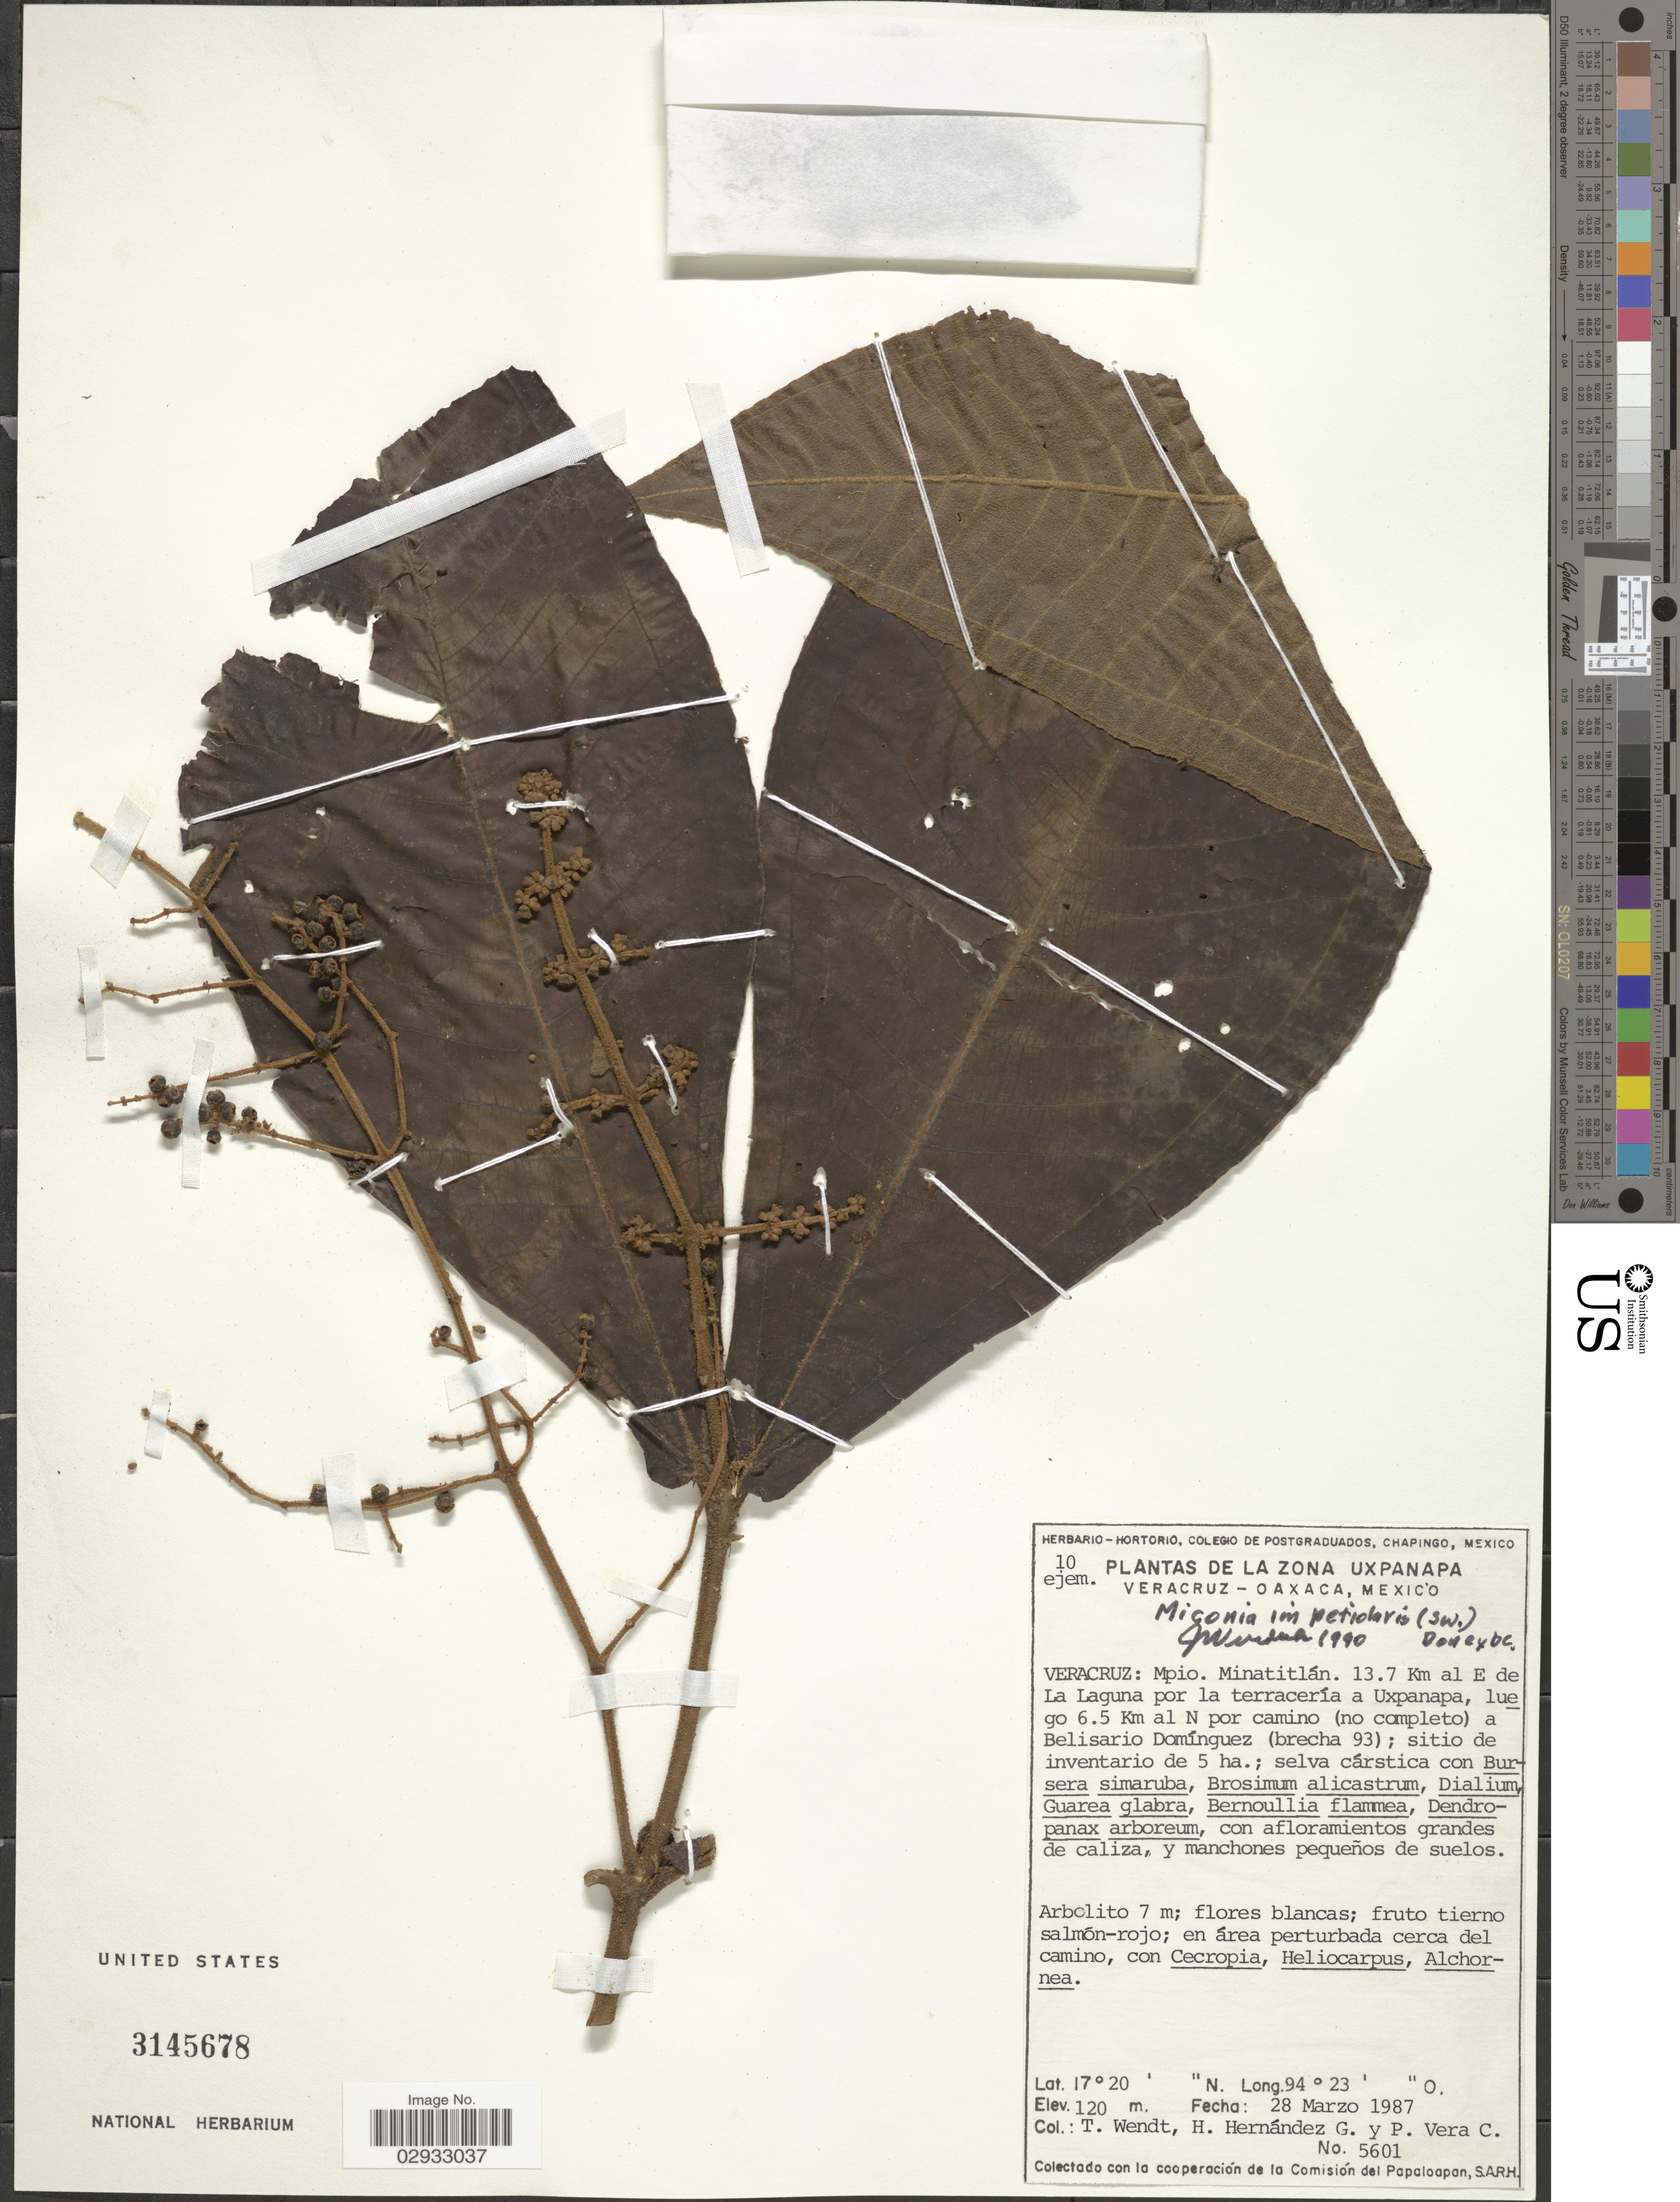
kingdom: Plantae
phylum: Tracheophyta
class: Magnoliopsida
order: Myrtales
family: Melastomataceae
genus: Miconia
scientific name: Miconia impetiolaris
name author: (Sw.) D. Don ex DC.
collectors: T. L. Wendt, H. Hernandez G. & P. Vera C.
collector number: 5601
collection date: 1987-03-28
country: Mexico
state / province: Veracruz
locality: La Zona Uxpanapa. Veracruz: Mpio, Minatitlán. 13.7 Km al E de La Laguna por la terracería a Uxpanapa, luego 6.5 Km. al N por camino (no completo) a Belisario Domínguez (brecha 93).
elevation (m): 120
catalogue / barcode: US 3145678